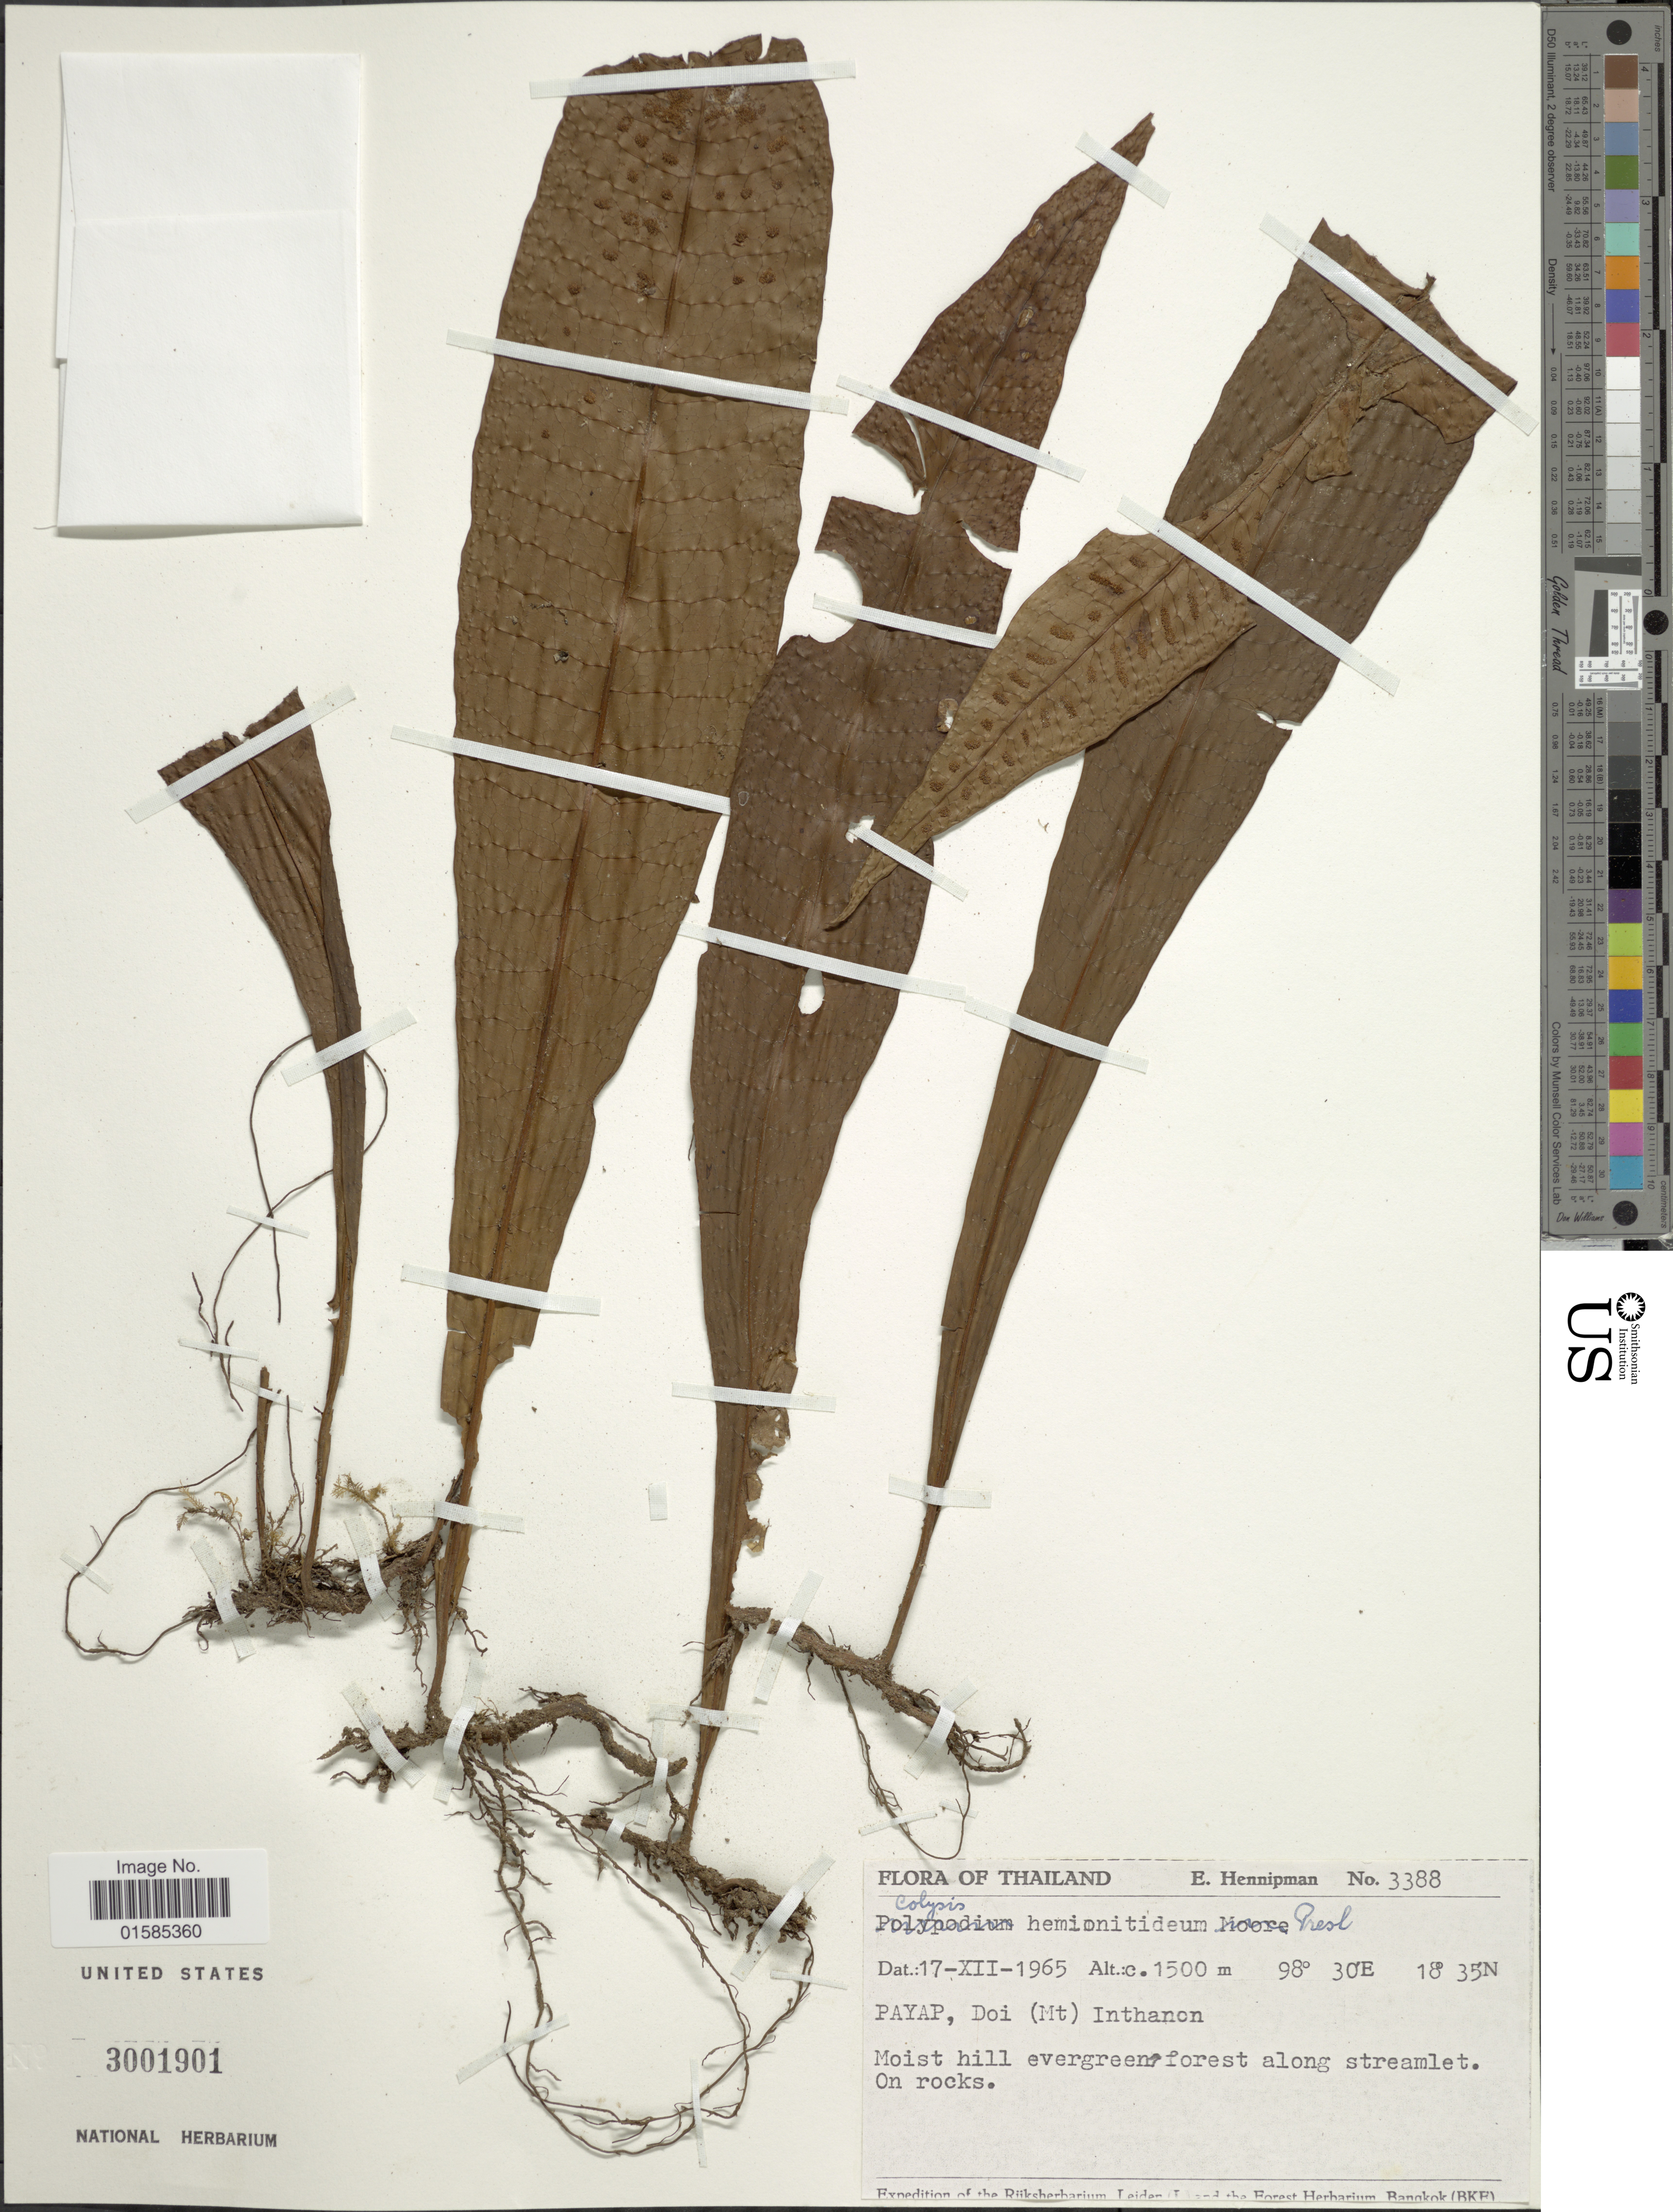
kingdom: Plantae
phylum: Tracheophyta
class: Polypodiopsida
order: Polypodiales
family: Polypodiaceae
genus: Leptochilus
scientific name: Leptochilus hemionitideus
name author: (C. Presl) Noot.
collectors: E. Hennipman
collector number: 3388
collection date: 1965-12-17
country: Thailand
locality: Thailand, Payap, Doi (Mt) Inthanon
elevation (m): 1500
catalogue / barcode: US 3001901